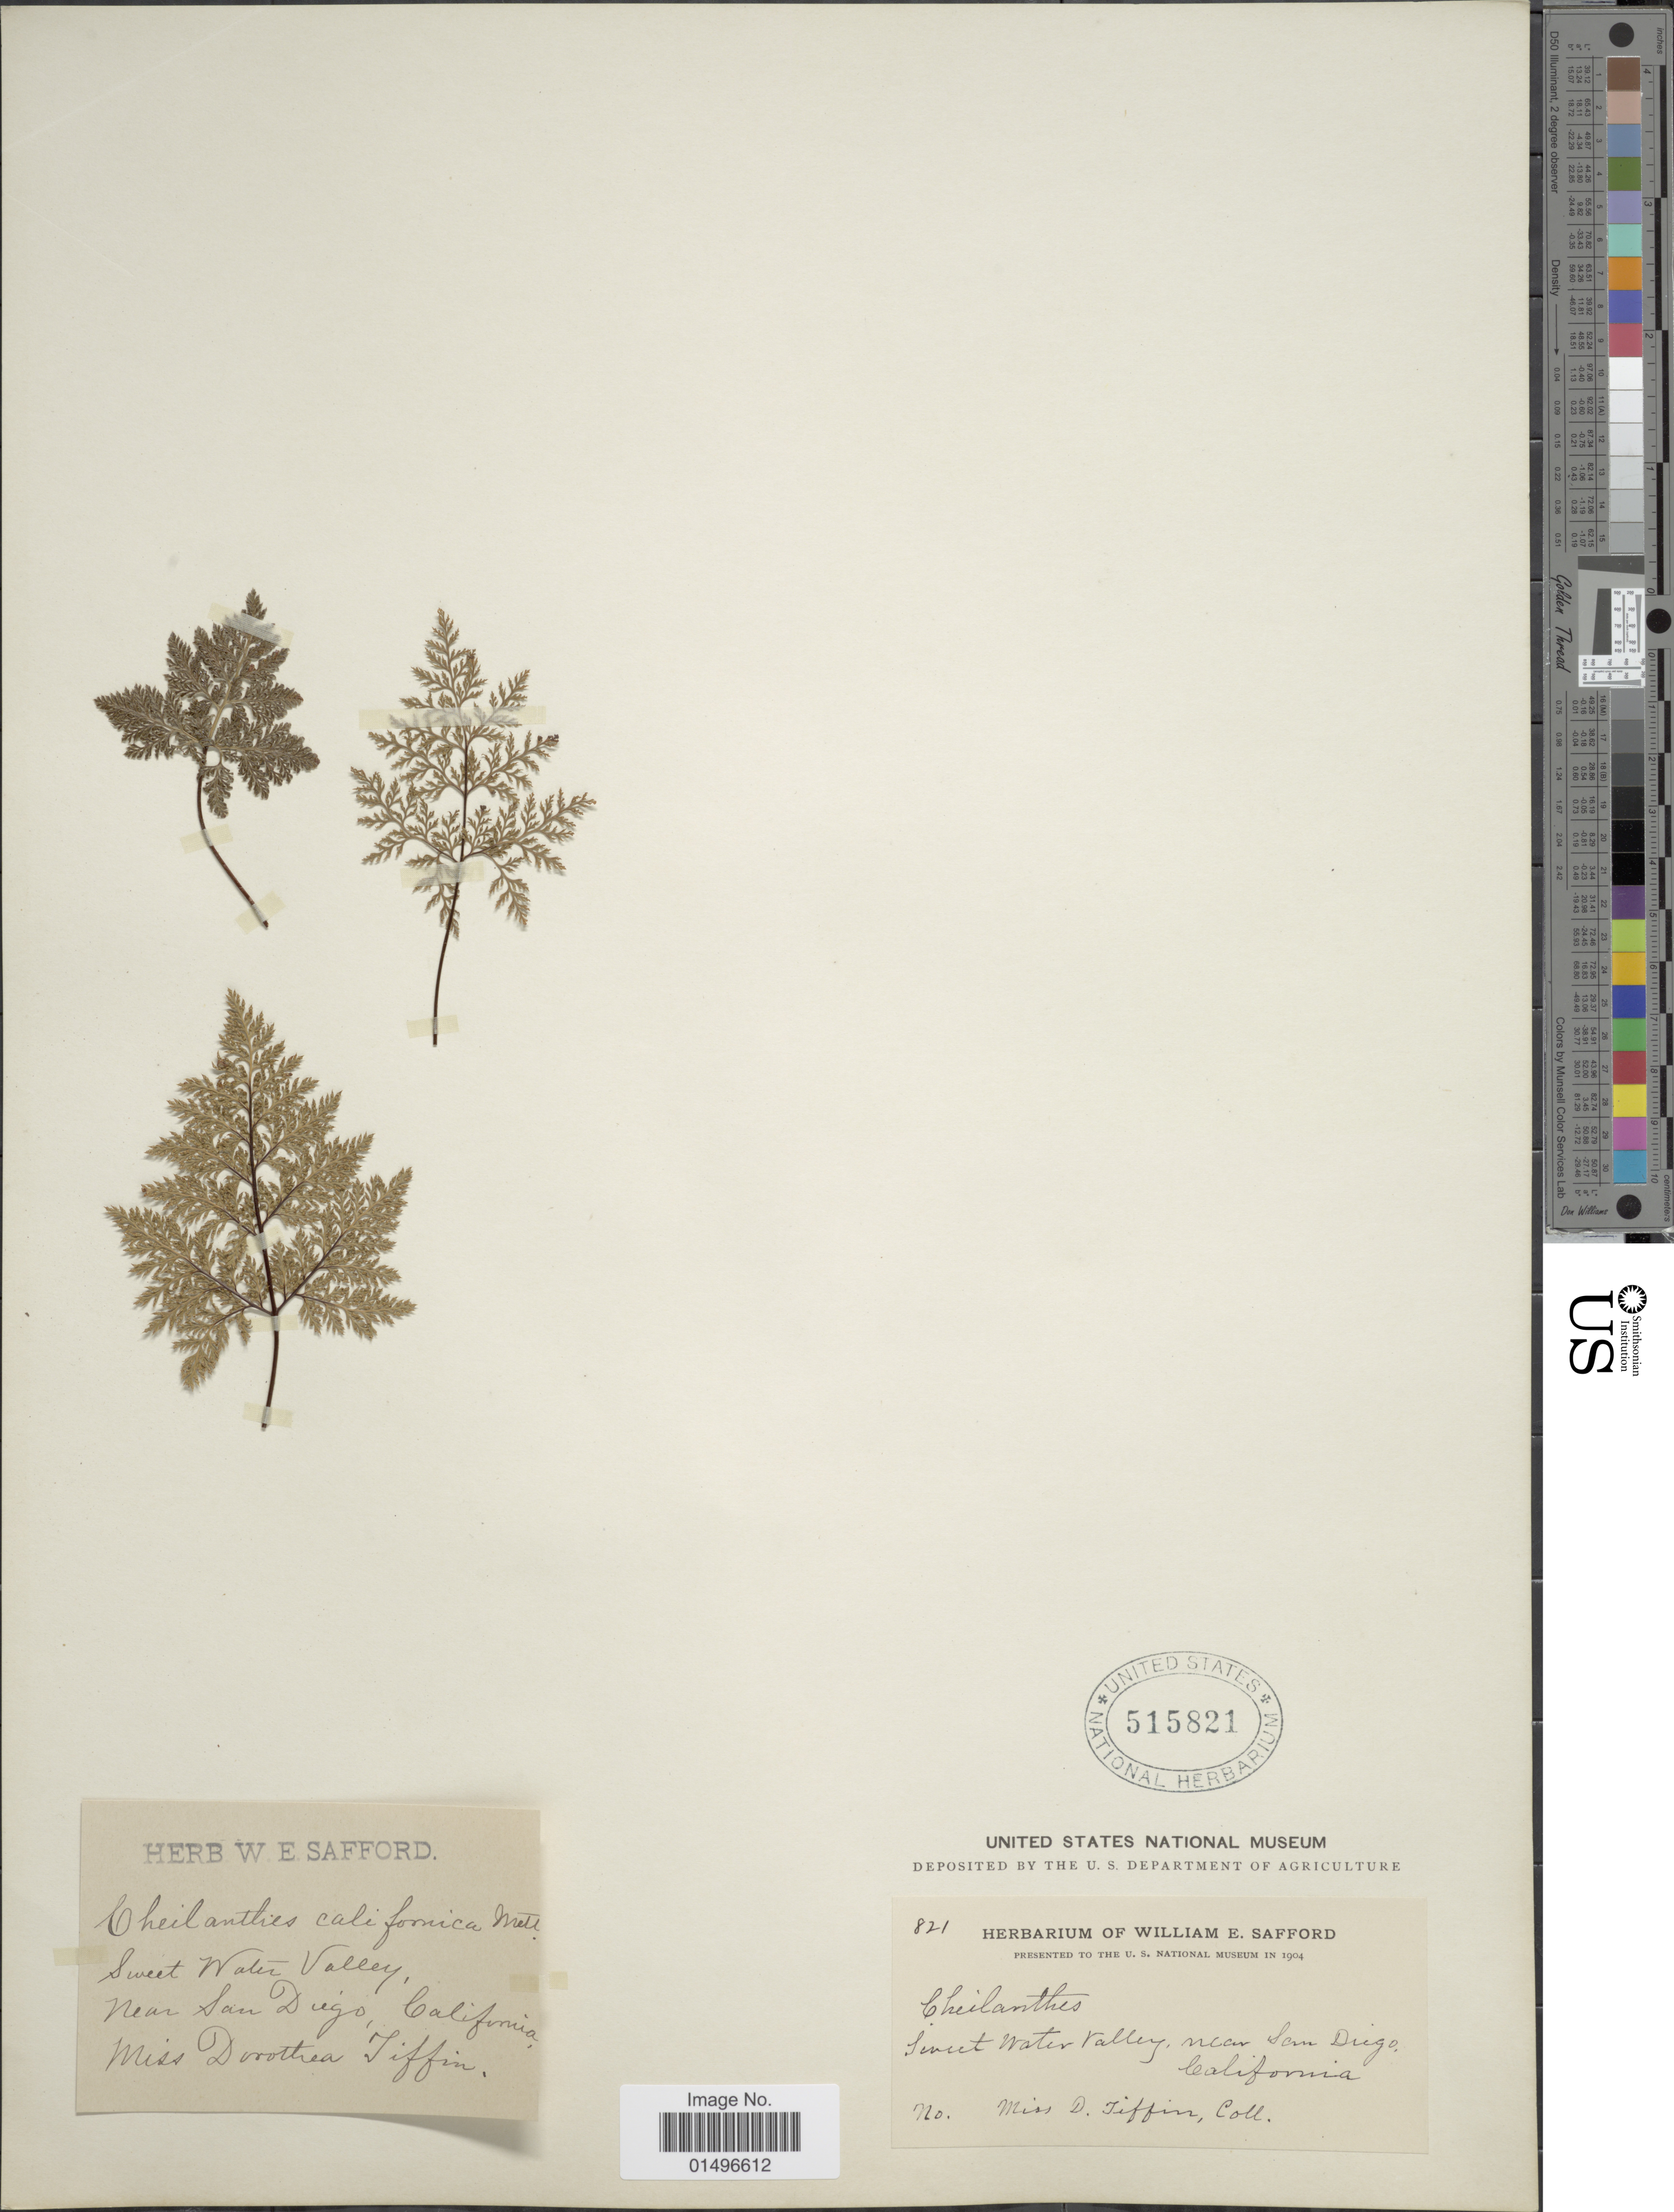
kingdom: Plantae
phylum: Tracheophyta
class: Polypodiopsida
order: Polypodiales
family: Pteridaceae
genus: Aspidotis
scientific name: Aspidotis californica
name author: (Hook.) Nutt. ex Copel.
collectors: D. Tiffin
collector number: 821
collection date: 1904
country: United States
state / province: California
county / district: San Diego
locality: California, Sweet water Valley, near San Diego.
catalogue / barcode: US 515821